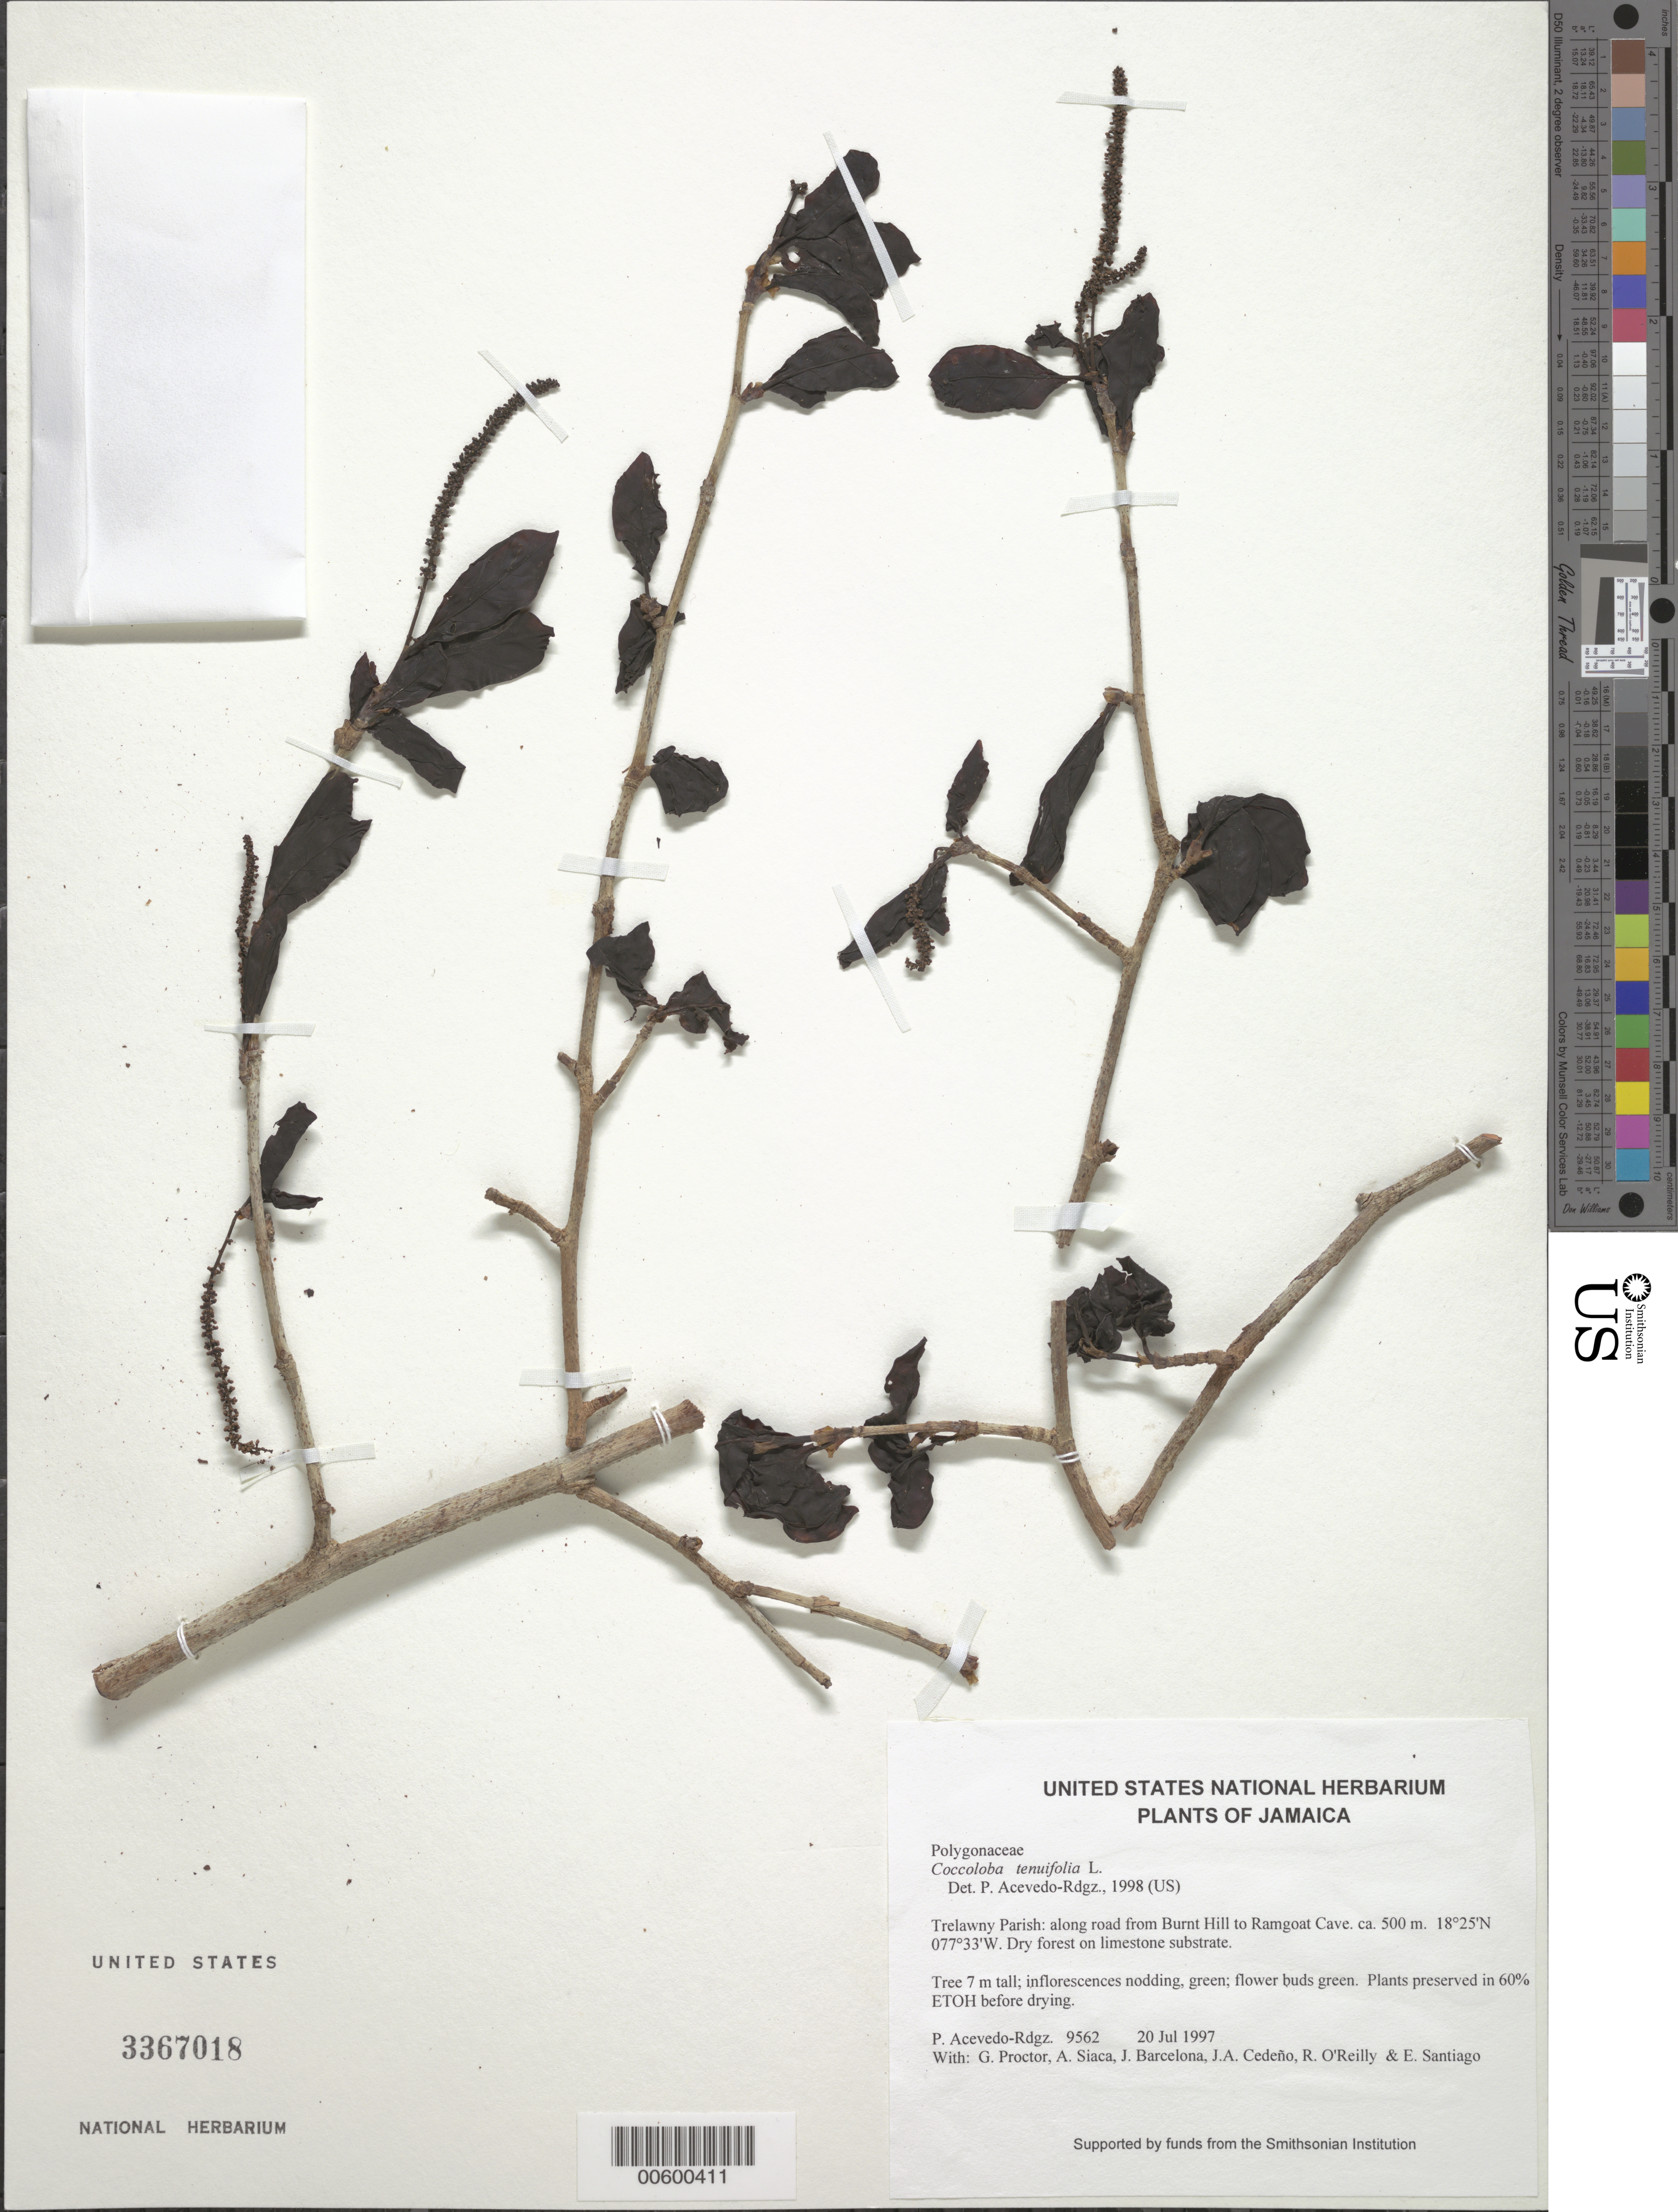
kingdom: Plantae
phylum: Tracheophyta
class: Magnoliopsida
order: Caryophyllales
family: Polygonaceae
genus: Coccoloba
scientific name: Coccoloba tenuifolia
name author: L.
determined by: Acevedo-Rodríguez, P., (BOT), Smithsonian Institution - National Museum of Natural History (UNITED STATES)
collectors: P. Acevedo-Rodr., G. R. Proctor, A. Siaca, J. Barcelona, J. A. Cedeño M. & R. O'Reilly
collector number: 9562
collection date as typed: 20 Jul 1997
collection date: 1997-07-20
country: Jamaica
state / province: Trelawny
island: Jamaica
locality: Trelawny Parish: along road from Burnt Hill to Ramgoat Cave.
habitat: Dry forest on limestone substrate.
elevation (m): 500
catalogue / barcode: US 3367018